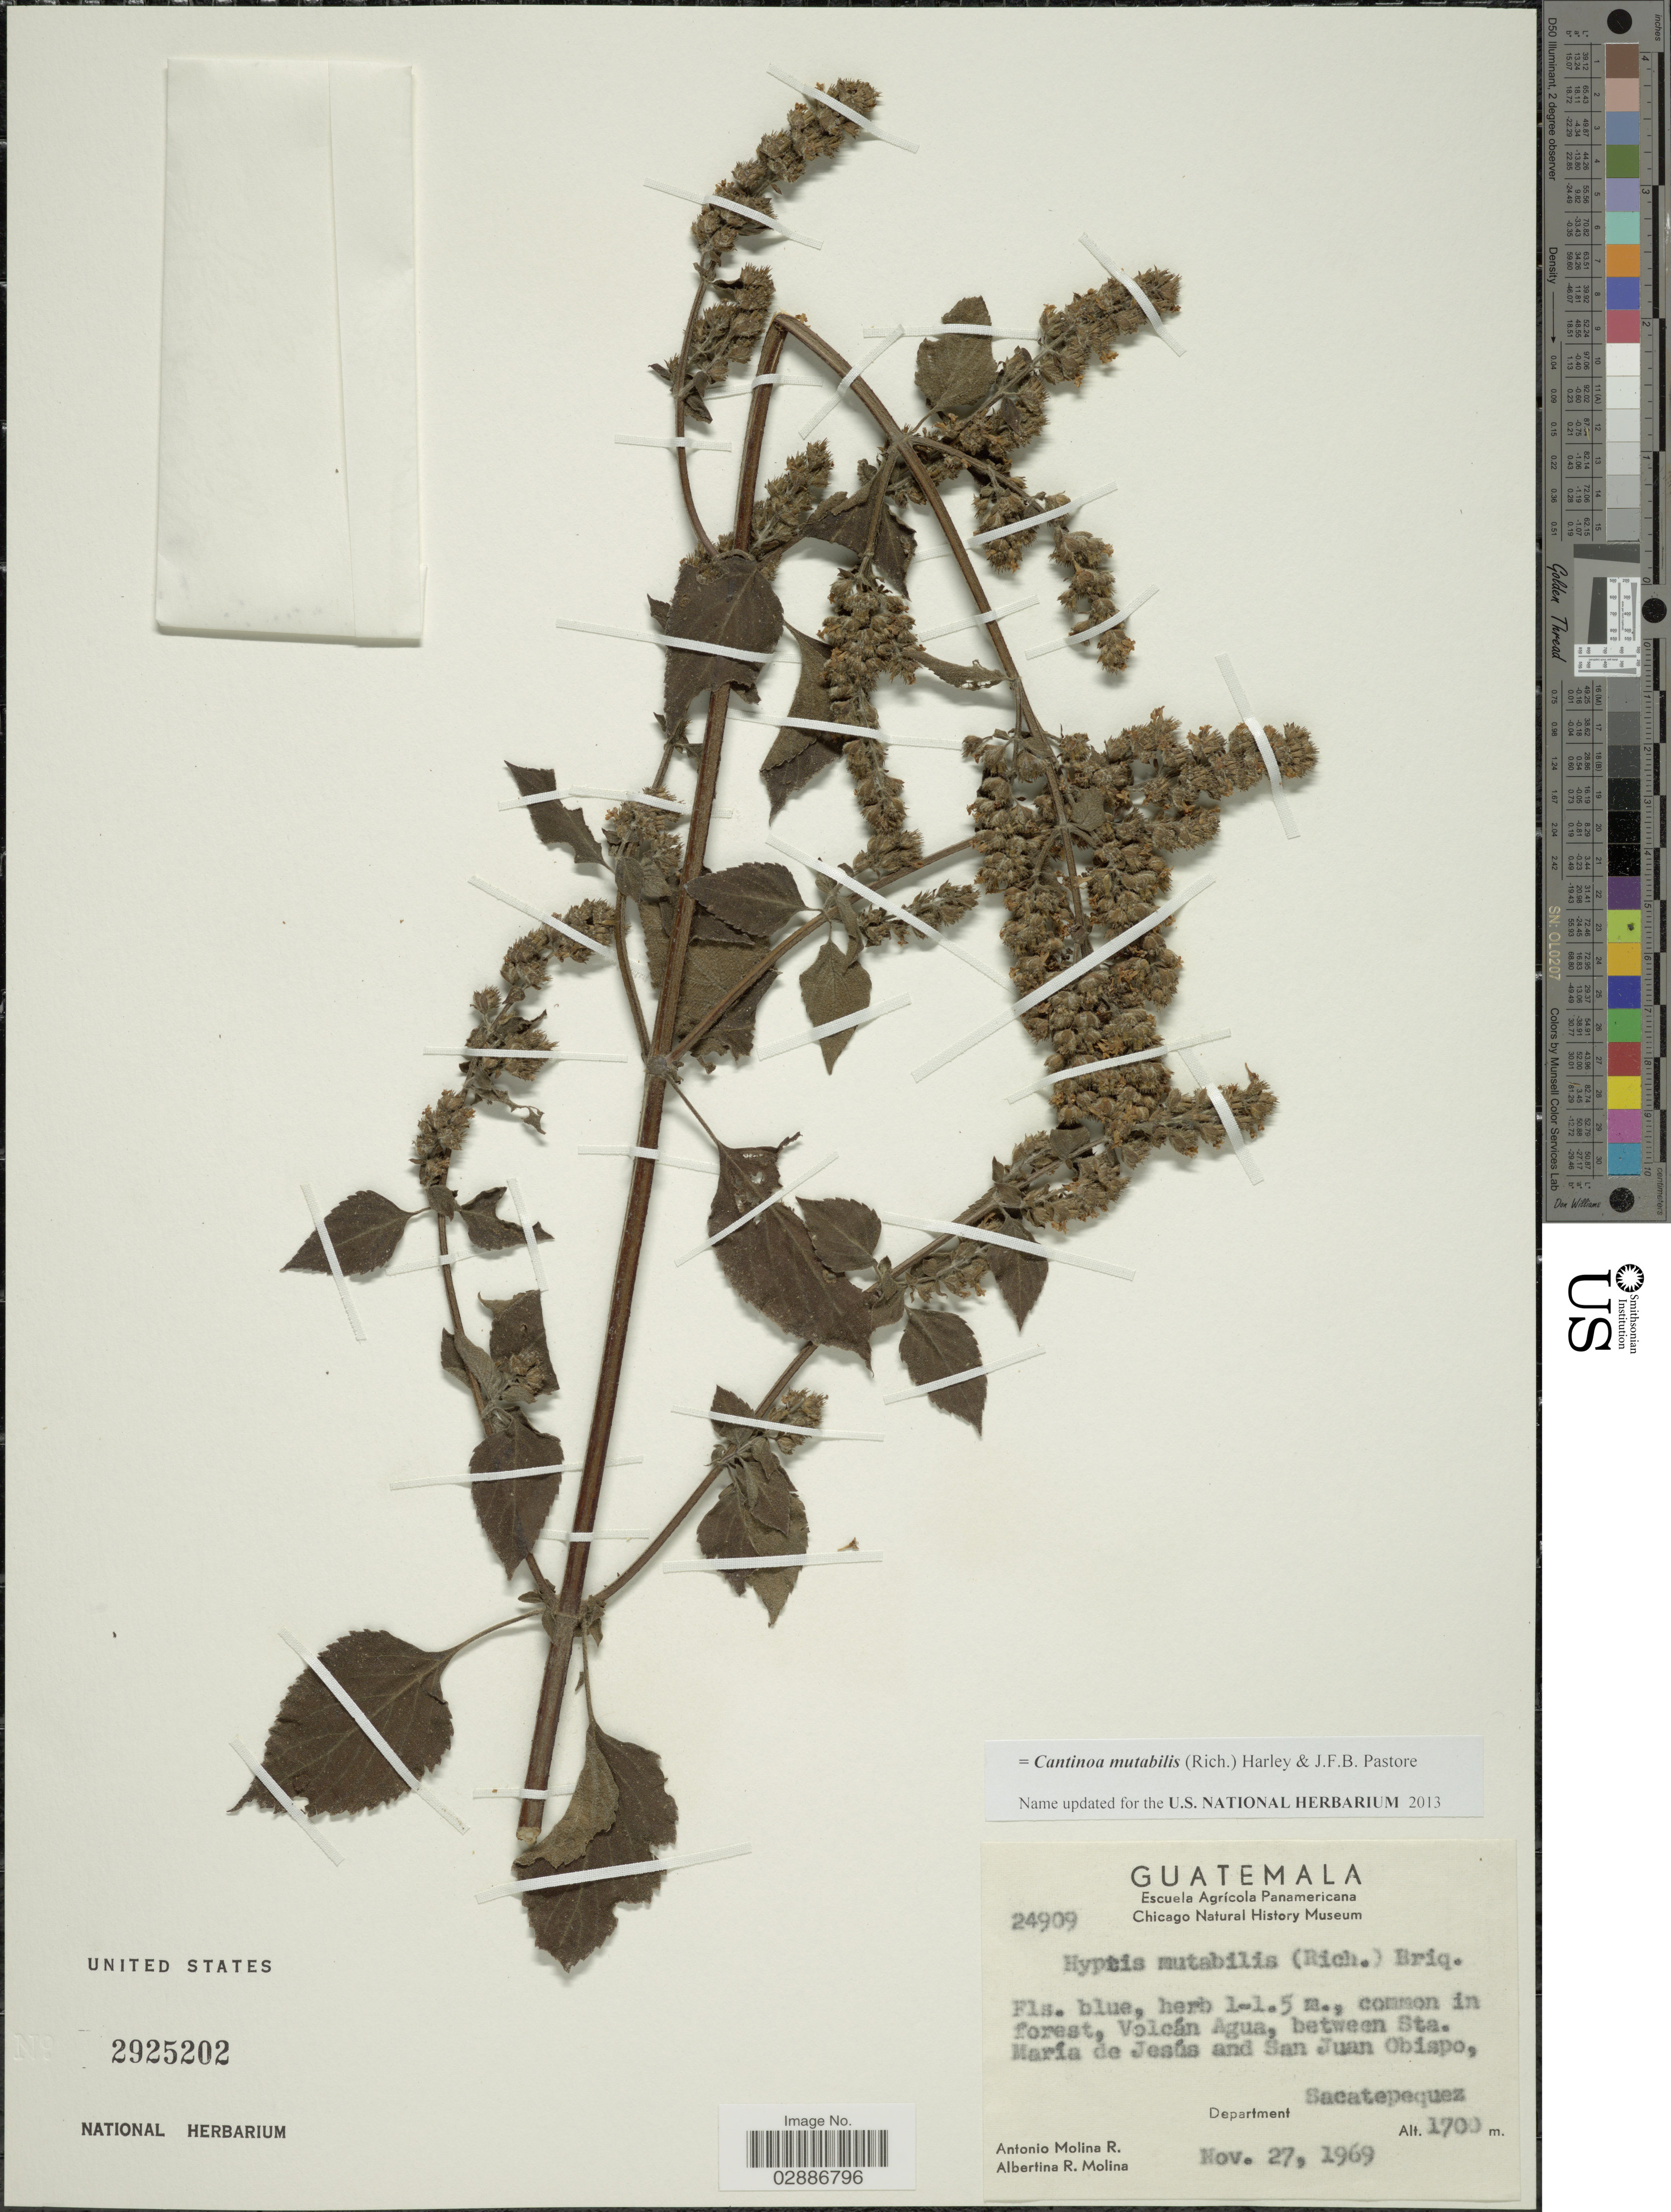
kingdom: Plantae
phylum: Tracheophyta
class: Magnoliopsida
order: Lamiales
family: Lamiaceae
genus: Cantinoa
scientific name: Cantinoa mutabilis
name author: (Rich.) Harley & J.F.B. Pastore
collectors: A. Molina R. & A. R. Molina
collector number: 24909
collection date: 1969-11-27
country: Guatemala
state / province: Sacatepéquez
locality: Volcán Agua, between Sta. María de Jesús and San Juan Obispo, Department Sacatepequez.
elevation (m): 1700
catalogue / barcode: US 2925202